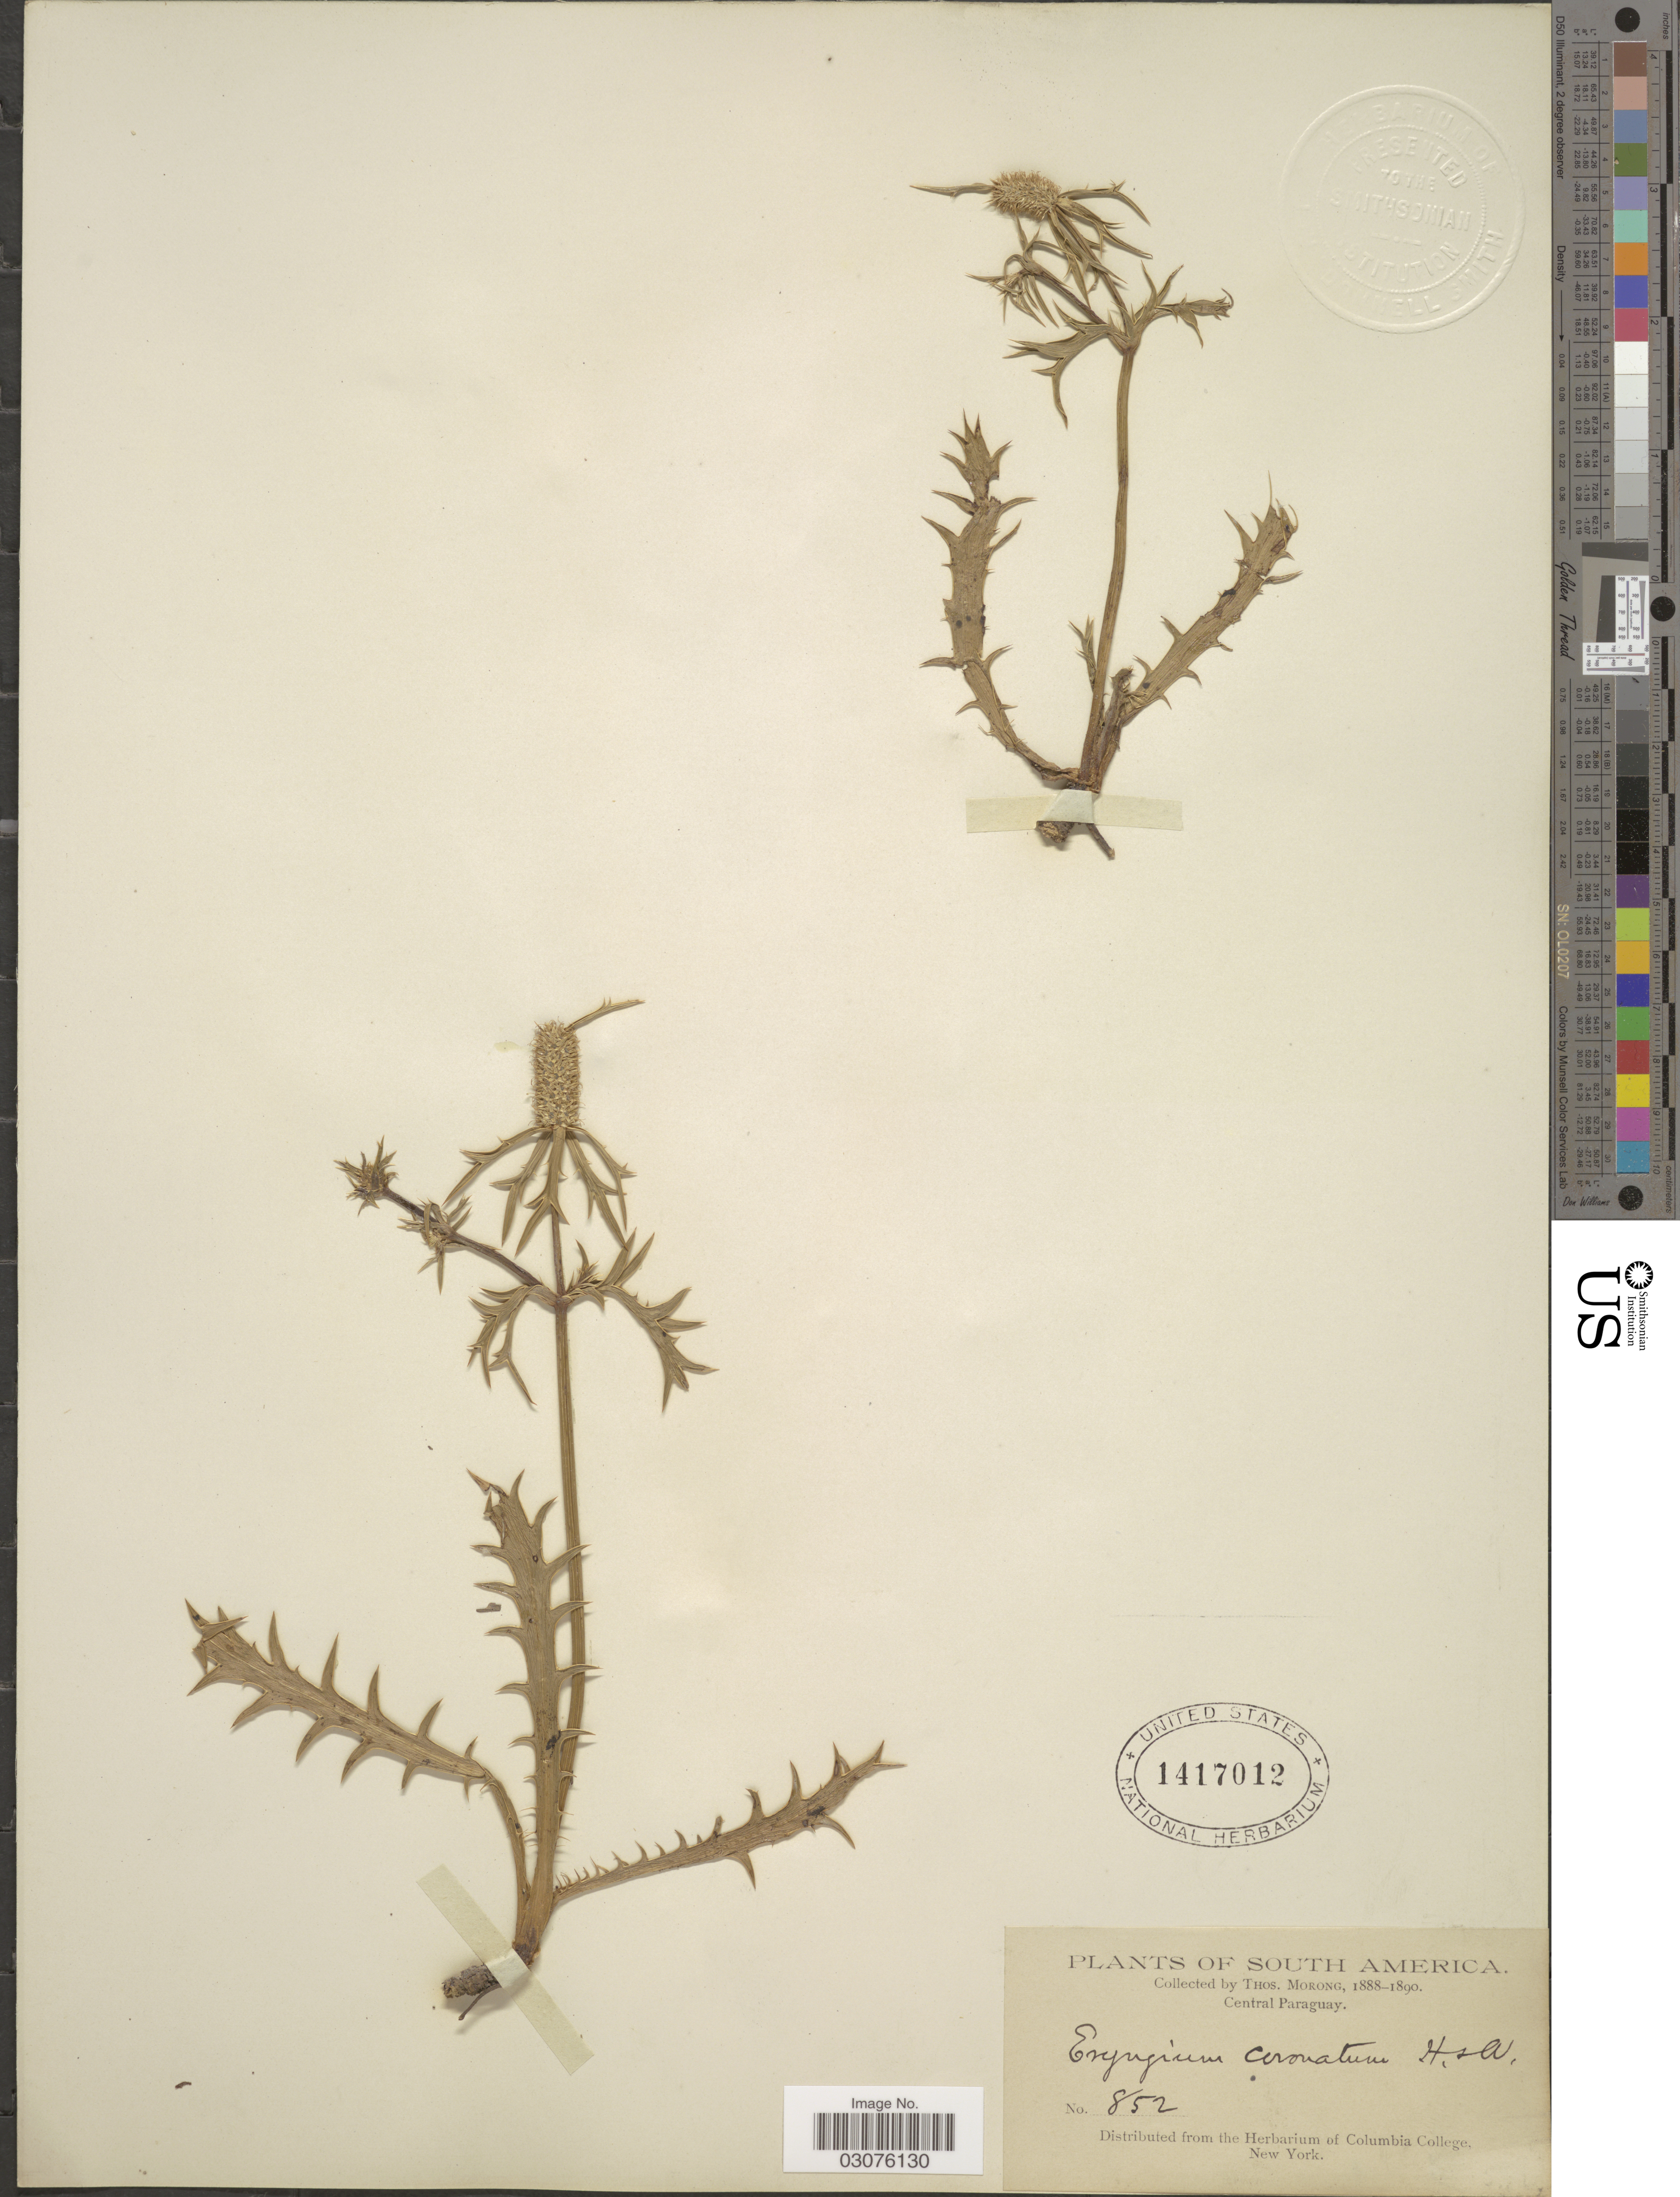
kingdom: Plantae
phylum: Tracheophyta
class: Magnoliopsida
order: Apiales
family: Apiaceae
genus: Eryngium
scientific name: Eryngium coronatum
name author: Hook. & Arn.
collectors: ex herb. T. Morong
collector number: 852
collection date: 1888/1890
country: Paraguay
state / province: Central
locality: Central Paraguay.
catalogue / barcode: US 1417012